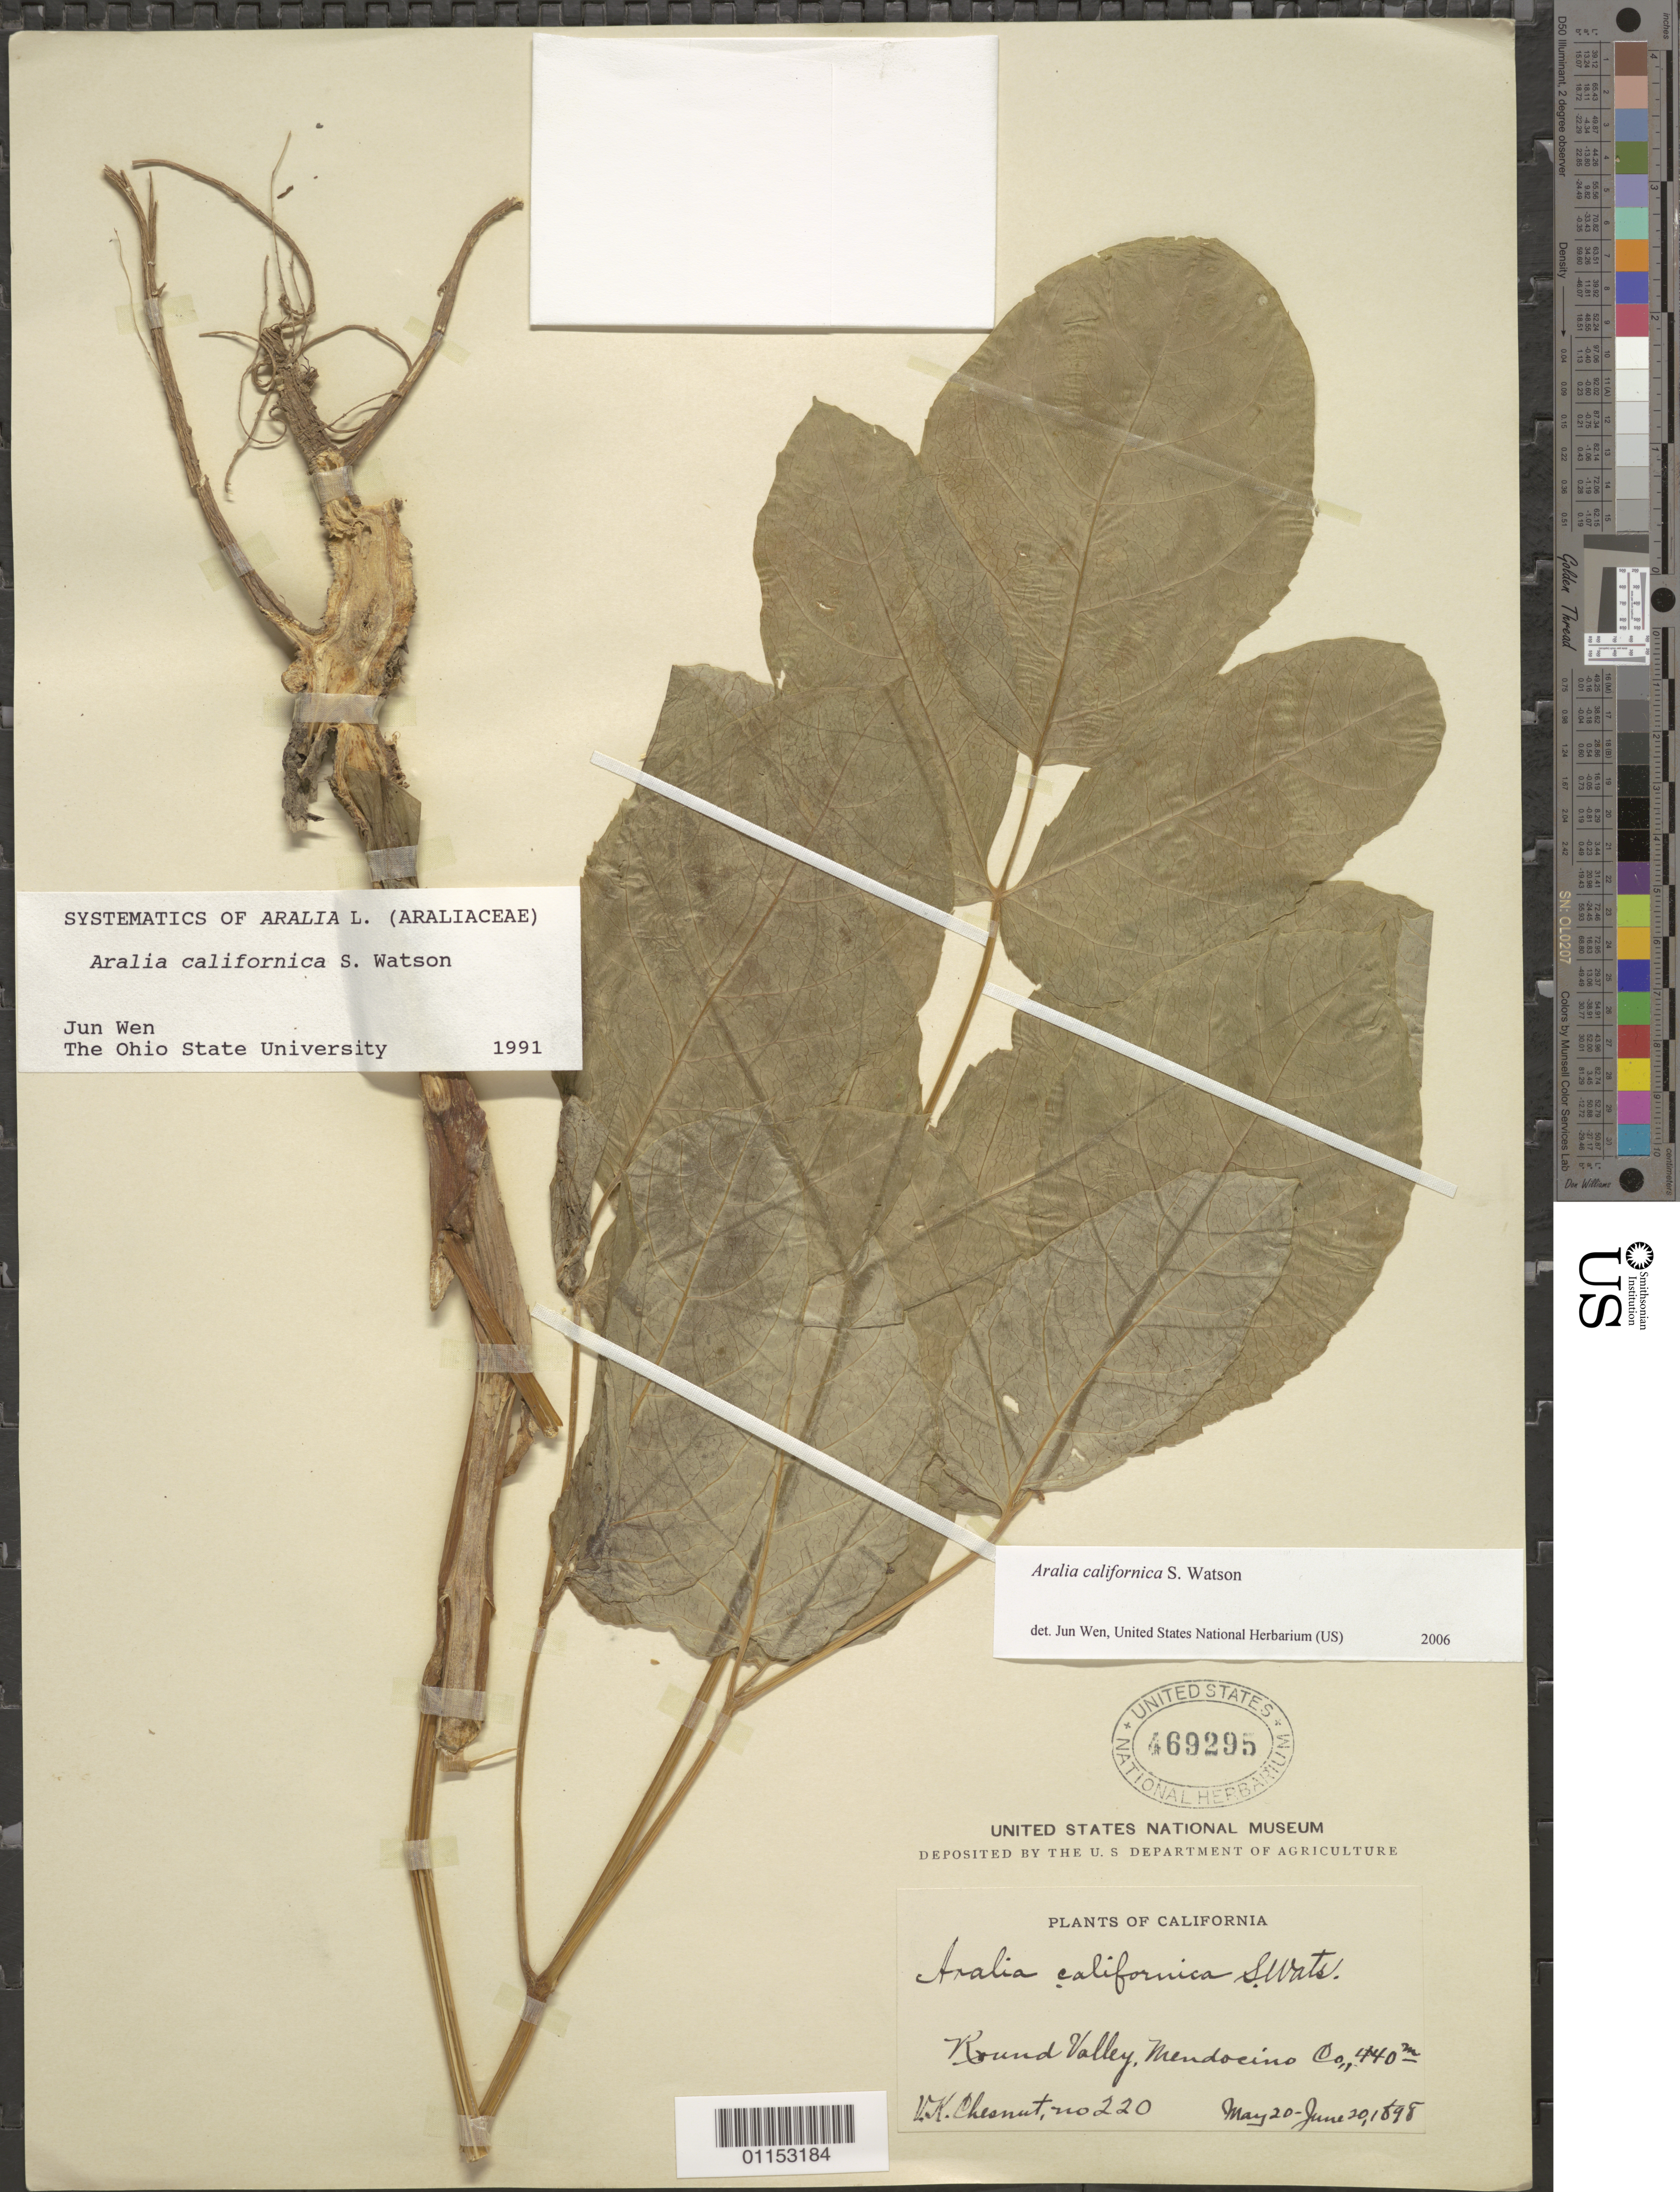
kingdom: Plantae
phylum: Tracheophyta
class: Magnoliopsida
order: Apiales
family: Araliaceae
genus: Aralia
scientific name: Aralia californica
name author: S. Watson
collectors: V. Chesnut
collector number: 220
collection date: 1898-05-20/1898-06-20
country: United States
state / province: California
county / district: Mendocino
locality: Round Valley.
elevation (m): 440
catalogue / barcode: US 469295